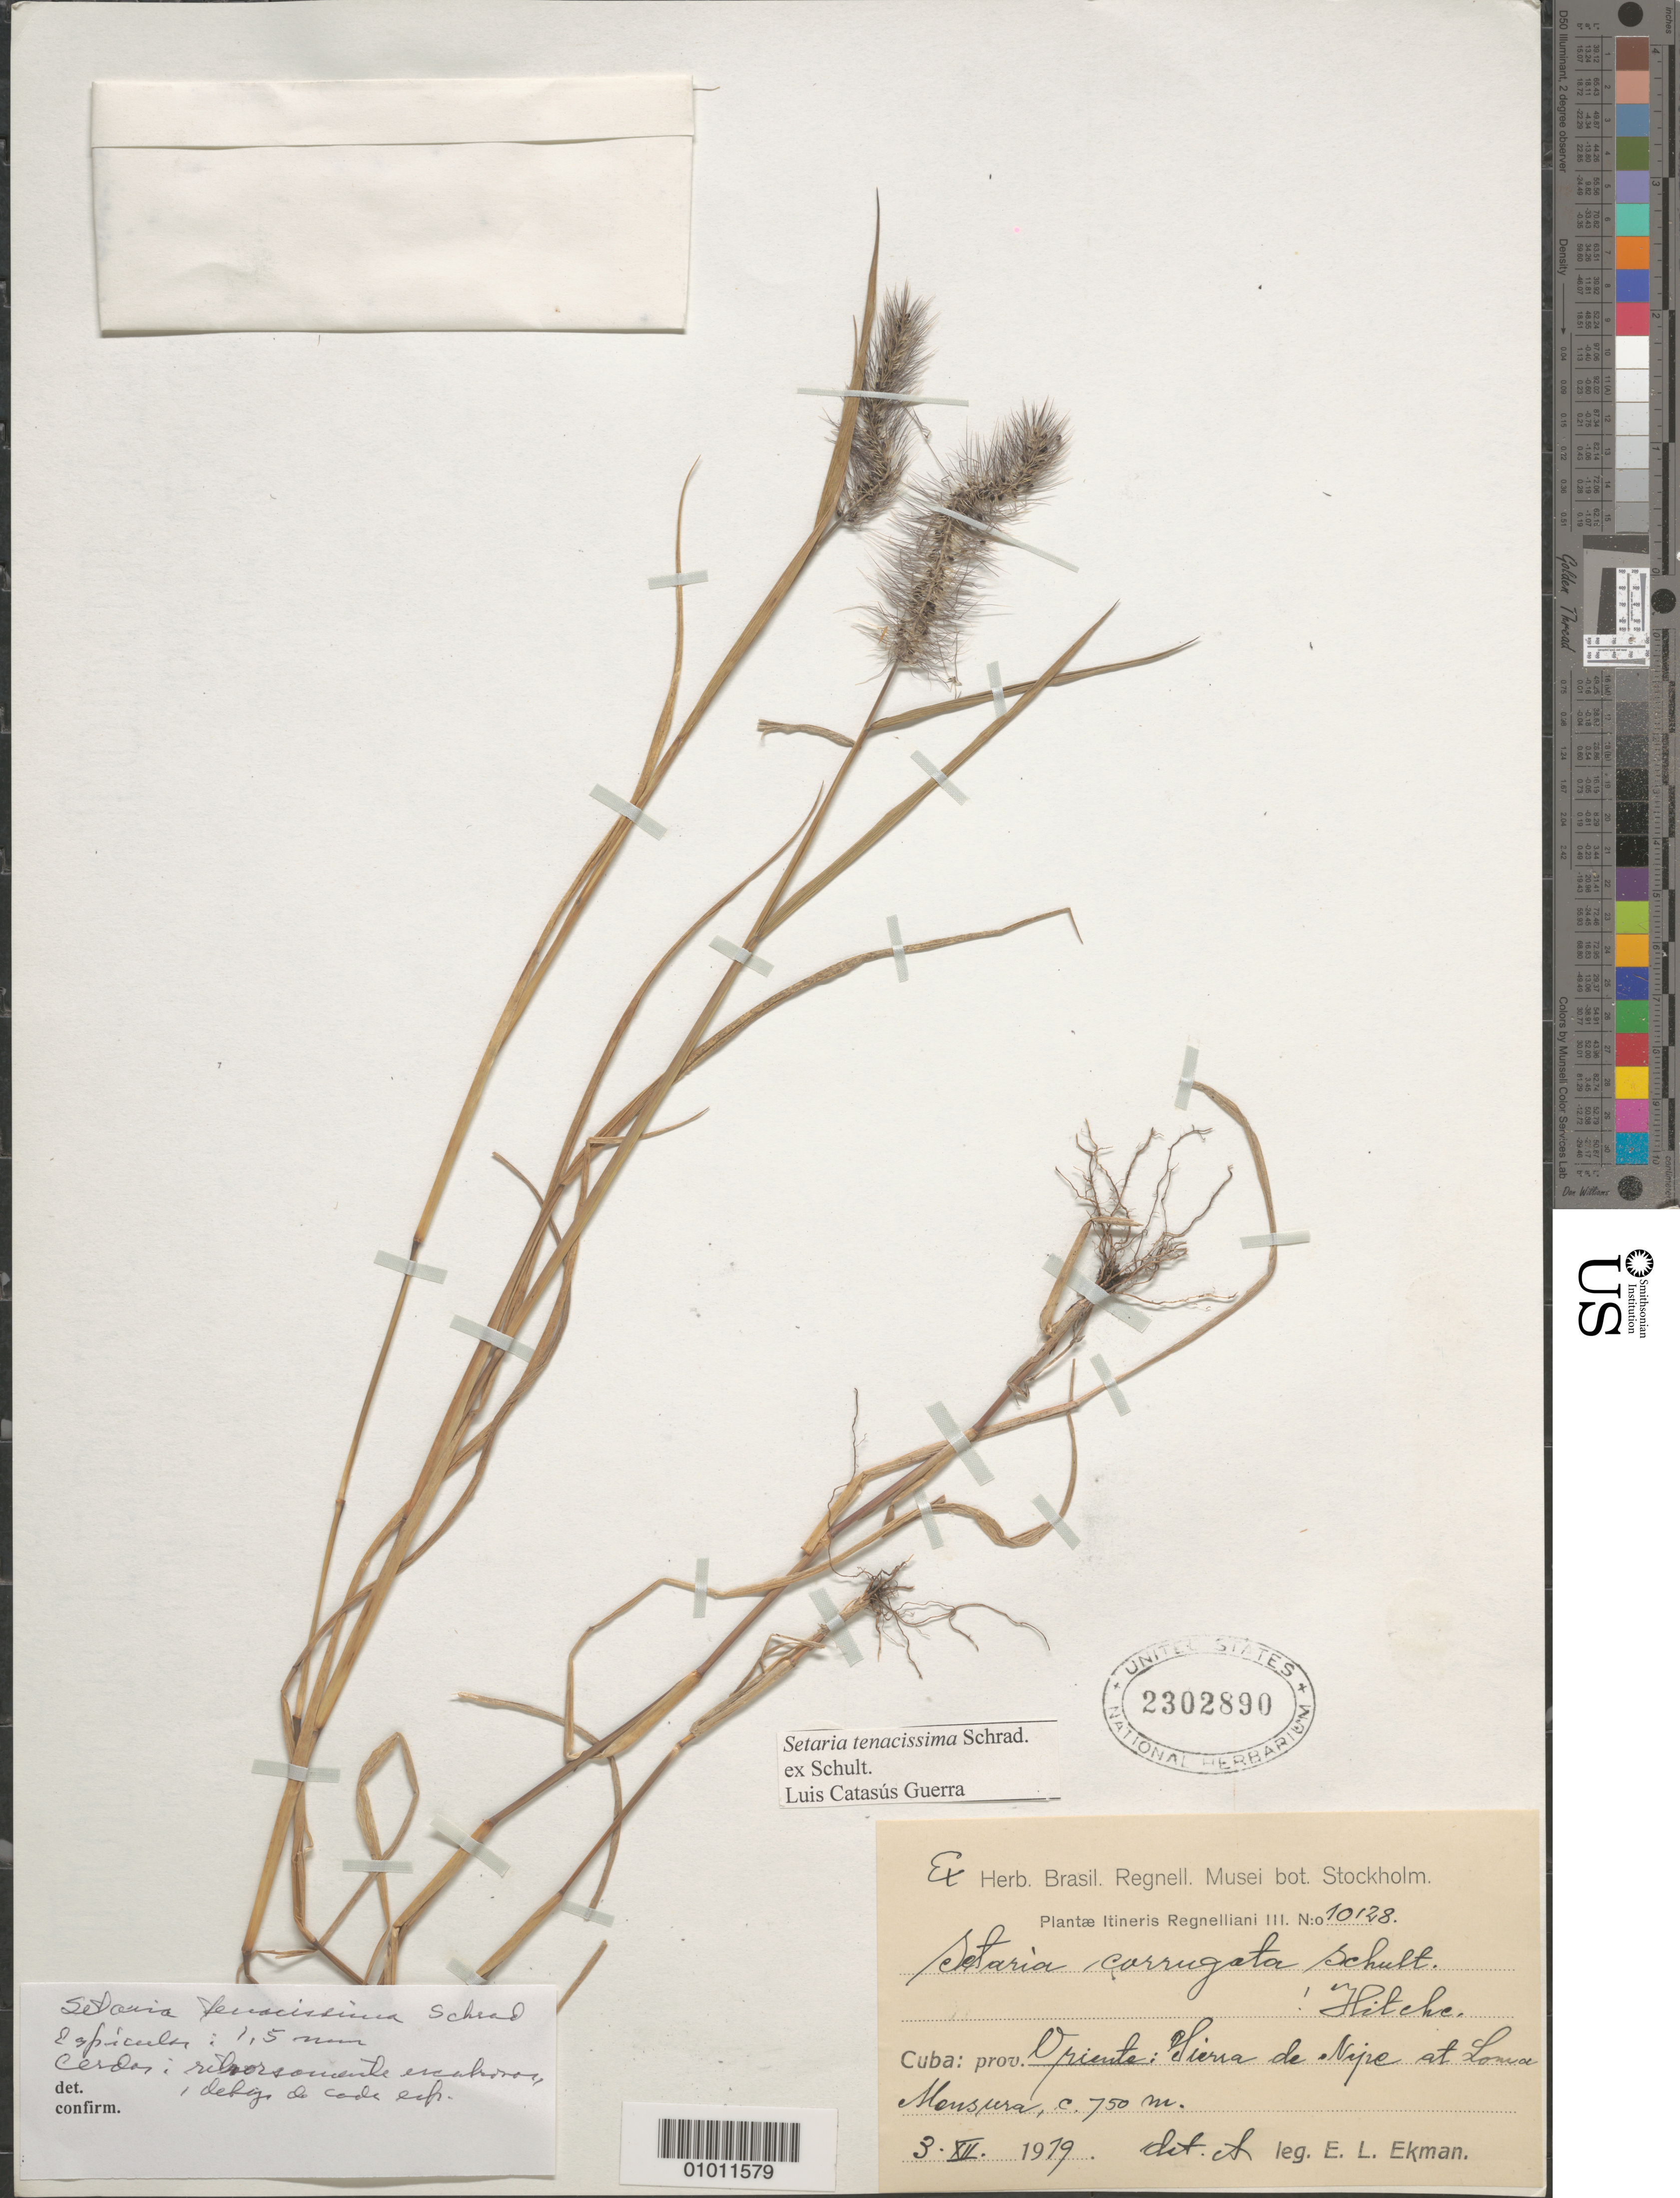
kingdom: Plantae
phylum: Tracheophyta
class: Liliopsida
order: Poales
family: Poaceae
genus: Setaria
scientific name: Setaria tenacissima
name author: Schrad. ex Schult.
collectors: E. L. Ekman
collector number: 10128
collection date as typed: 03 Dec 1919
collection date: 1919-12-03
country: Cuba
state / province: Holguín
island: Cuba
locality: Sierra de Nipe at Loma Mensura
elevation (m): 750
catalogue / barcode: US 2302890